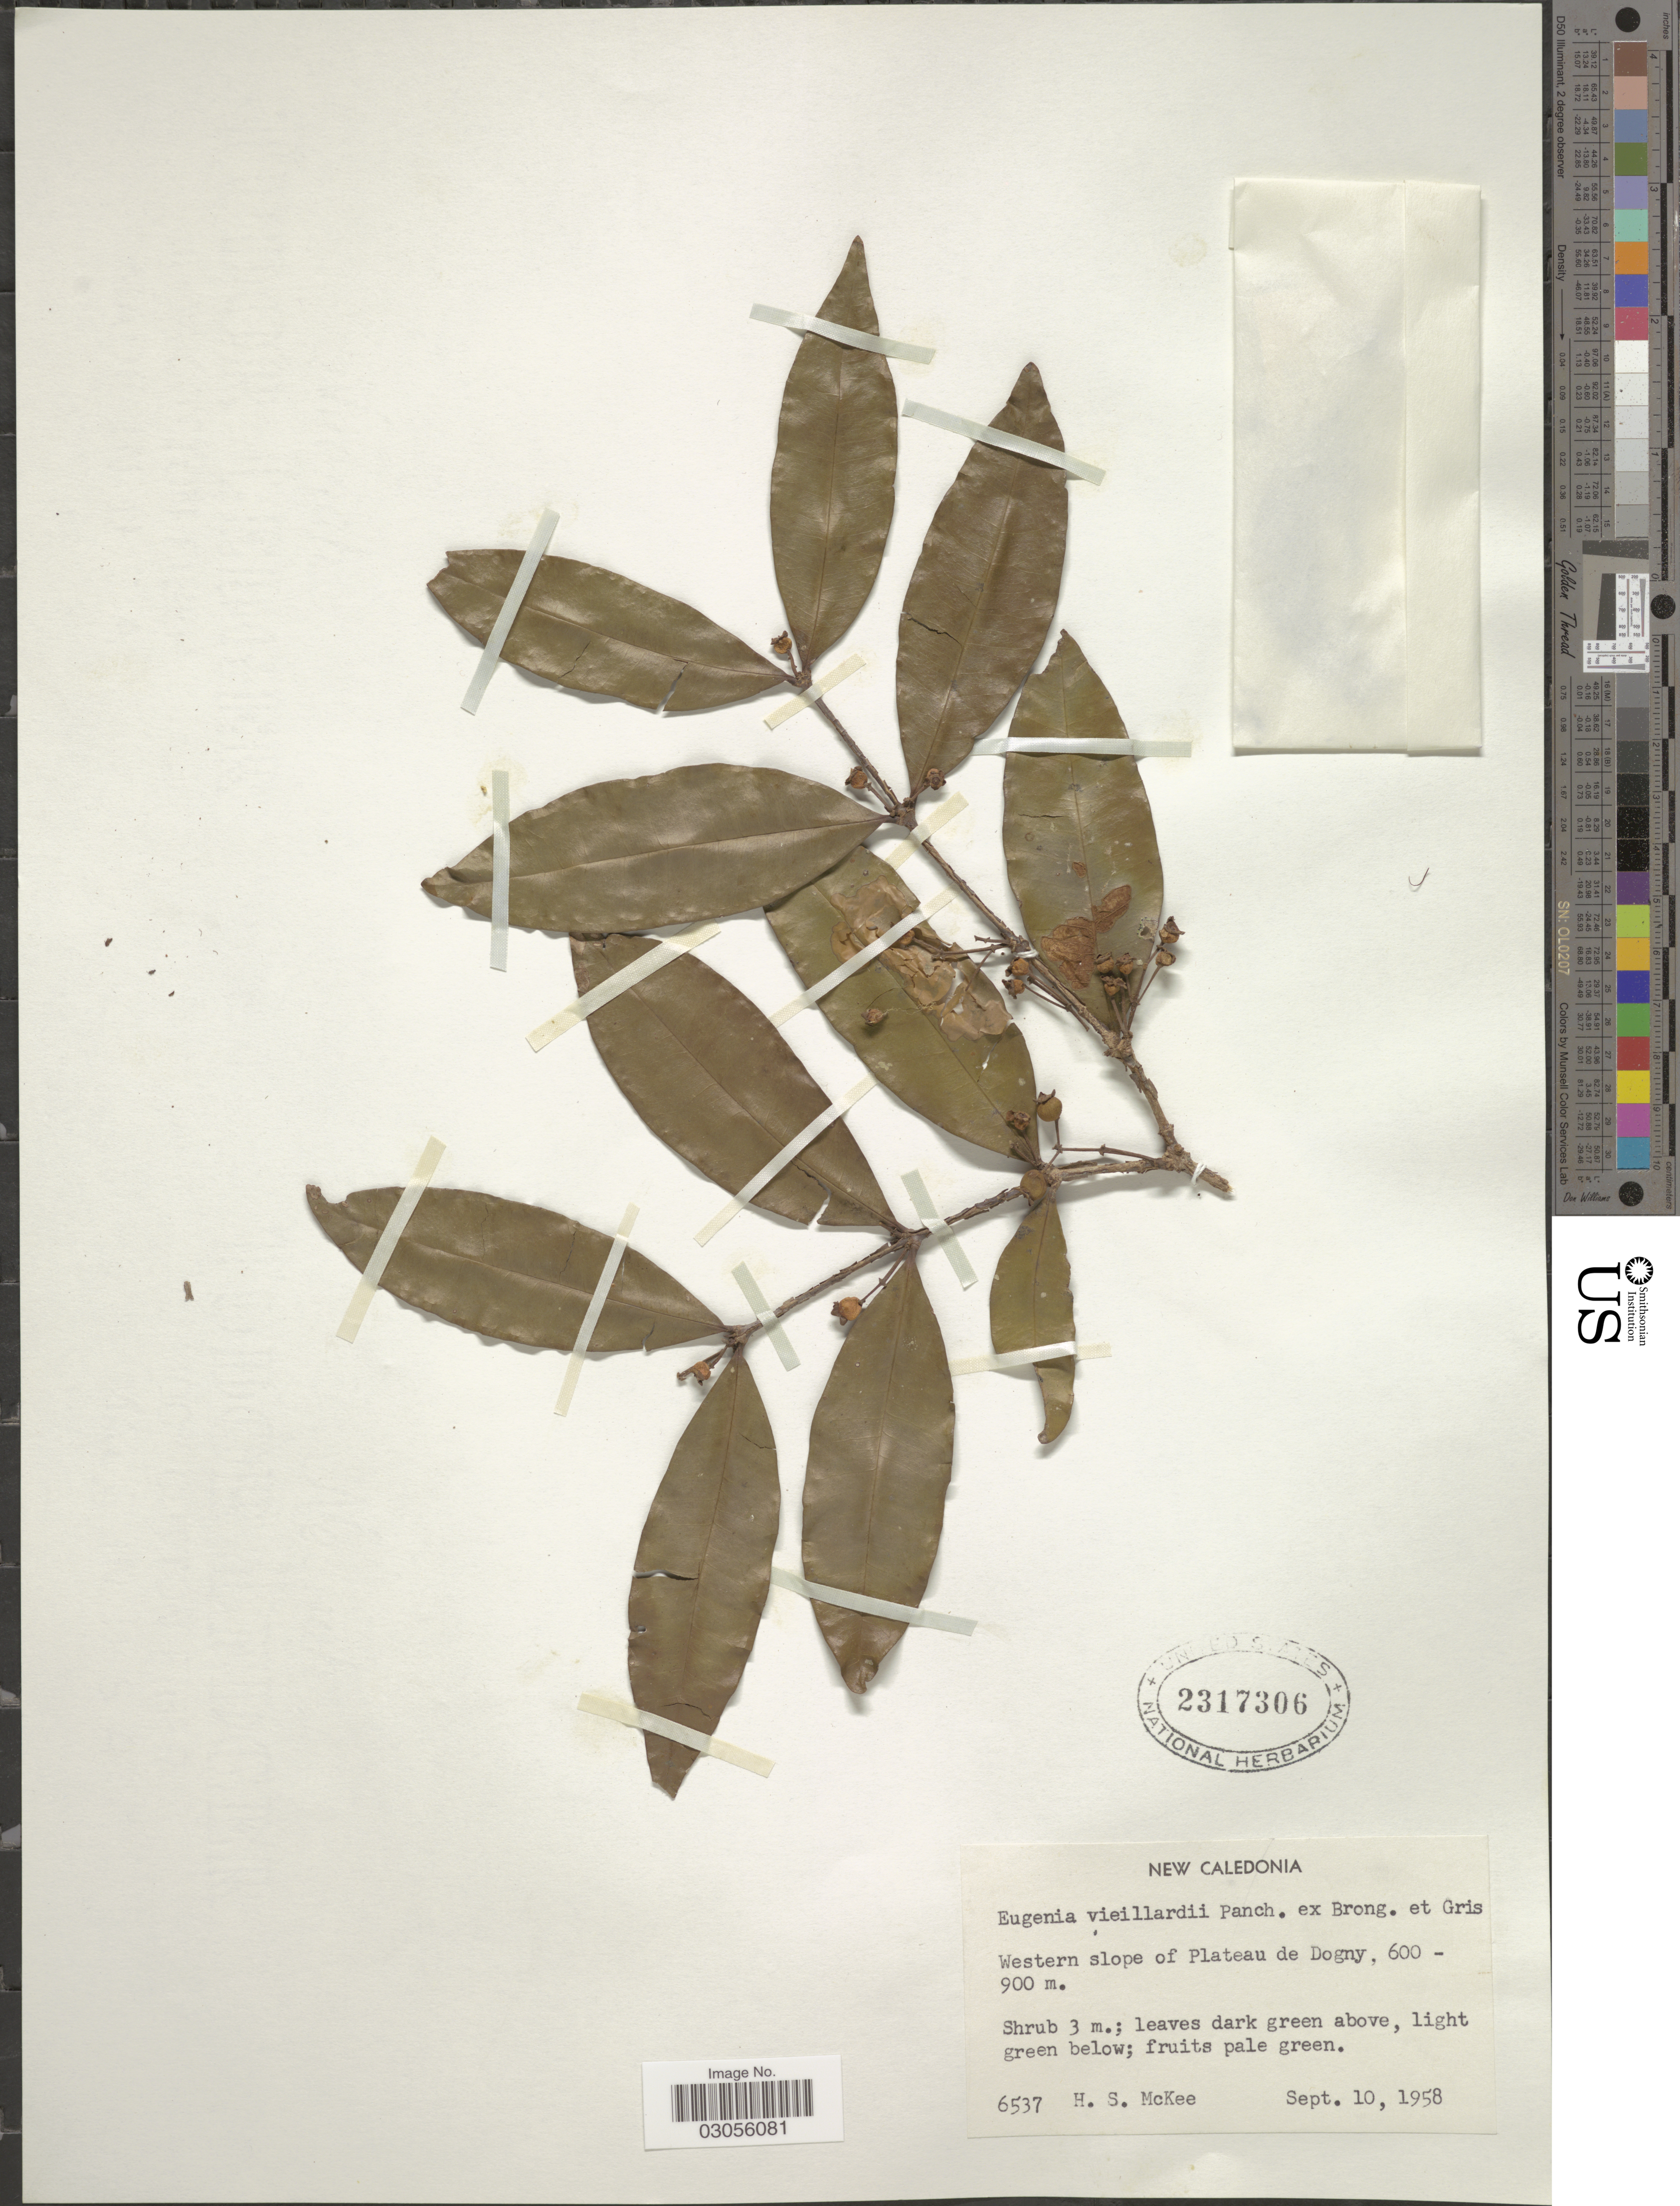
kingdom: Plantae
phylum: Tracheophyta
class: Magnoliopsida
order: Myrtales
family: Myrtaceae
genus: Gossia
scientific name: Gossia ramiflora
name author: N. Snow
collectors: H. S. McKee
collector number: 6537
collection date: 1958-09-10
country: New Caledonia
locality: Western slope of Plateau de Dogny.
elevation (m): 600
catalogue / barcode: US 2317306